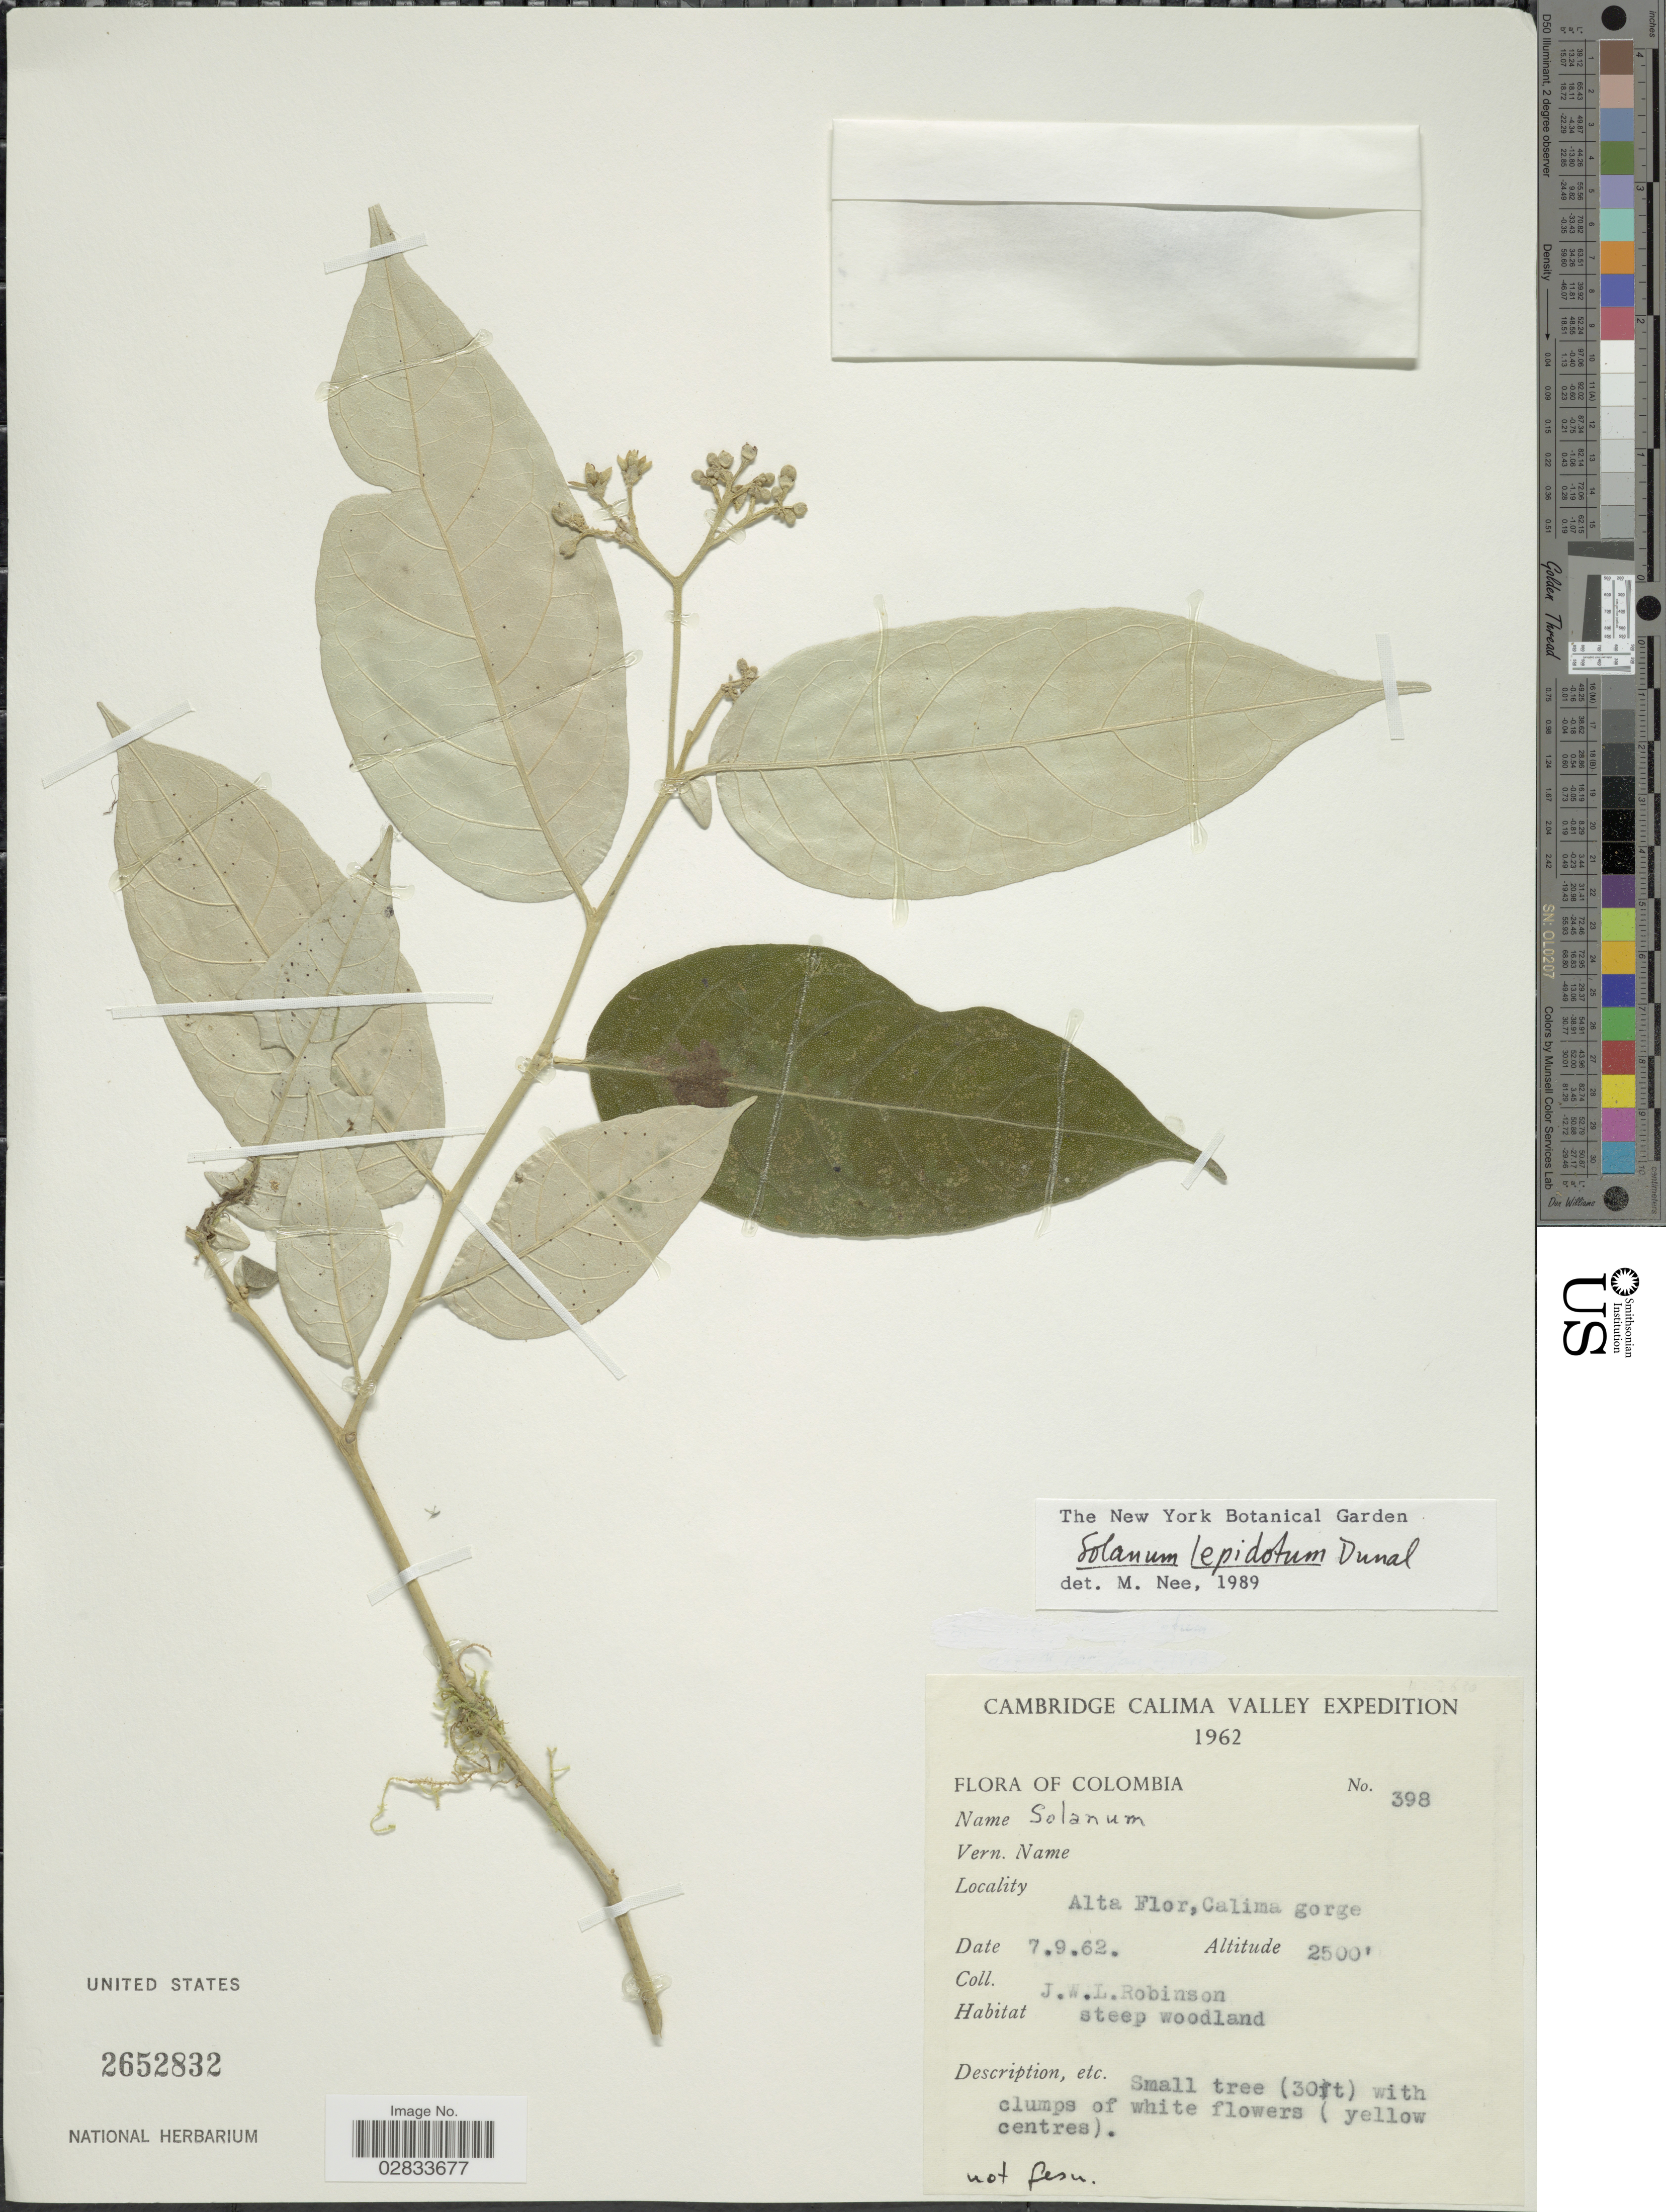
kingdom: Plantae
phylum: Tracheophyta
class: Magnoliopsida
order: Solanales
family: Solanaceae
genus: Solanum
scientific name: Solanum lepidotum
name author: Humb. & Bonpl. ex Dunal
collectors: J. W. Robinson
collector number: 398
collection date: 1962-09-07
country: Colombia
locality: Calima Valley, Alta Flor, Calima gorge.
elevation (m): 762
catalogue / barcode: US 2652832